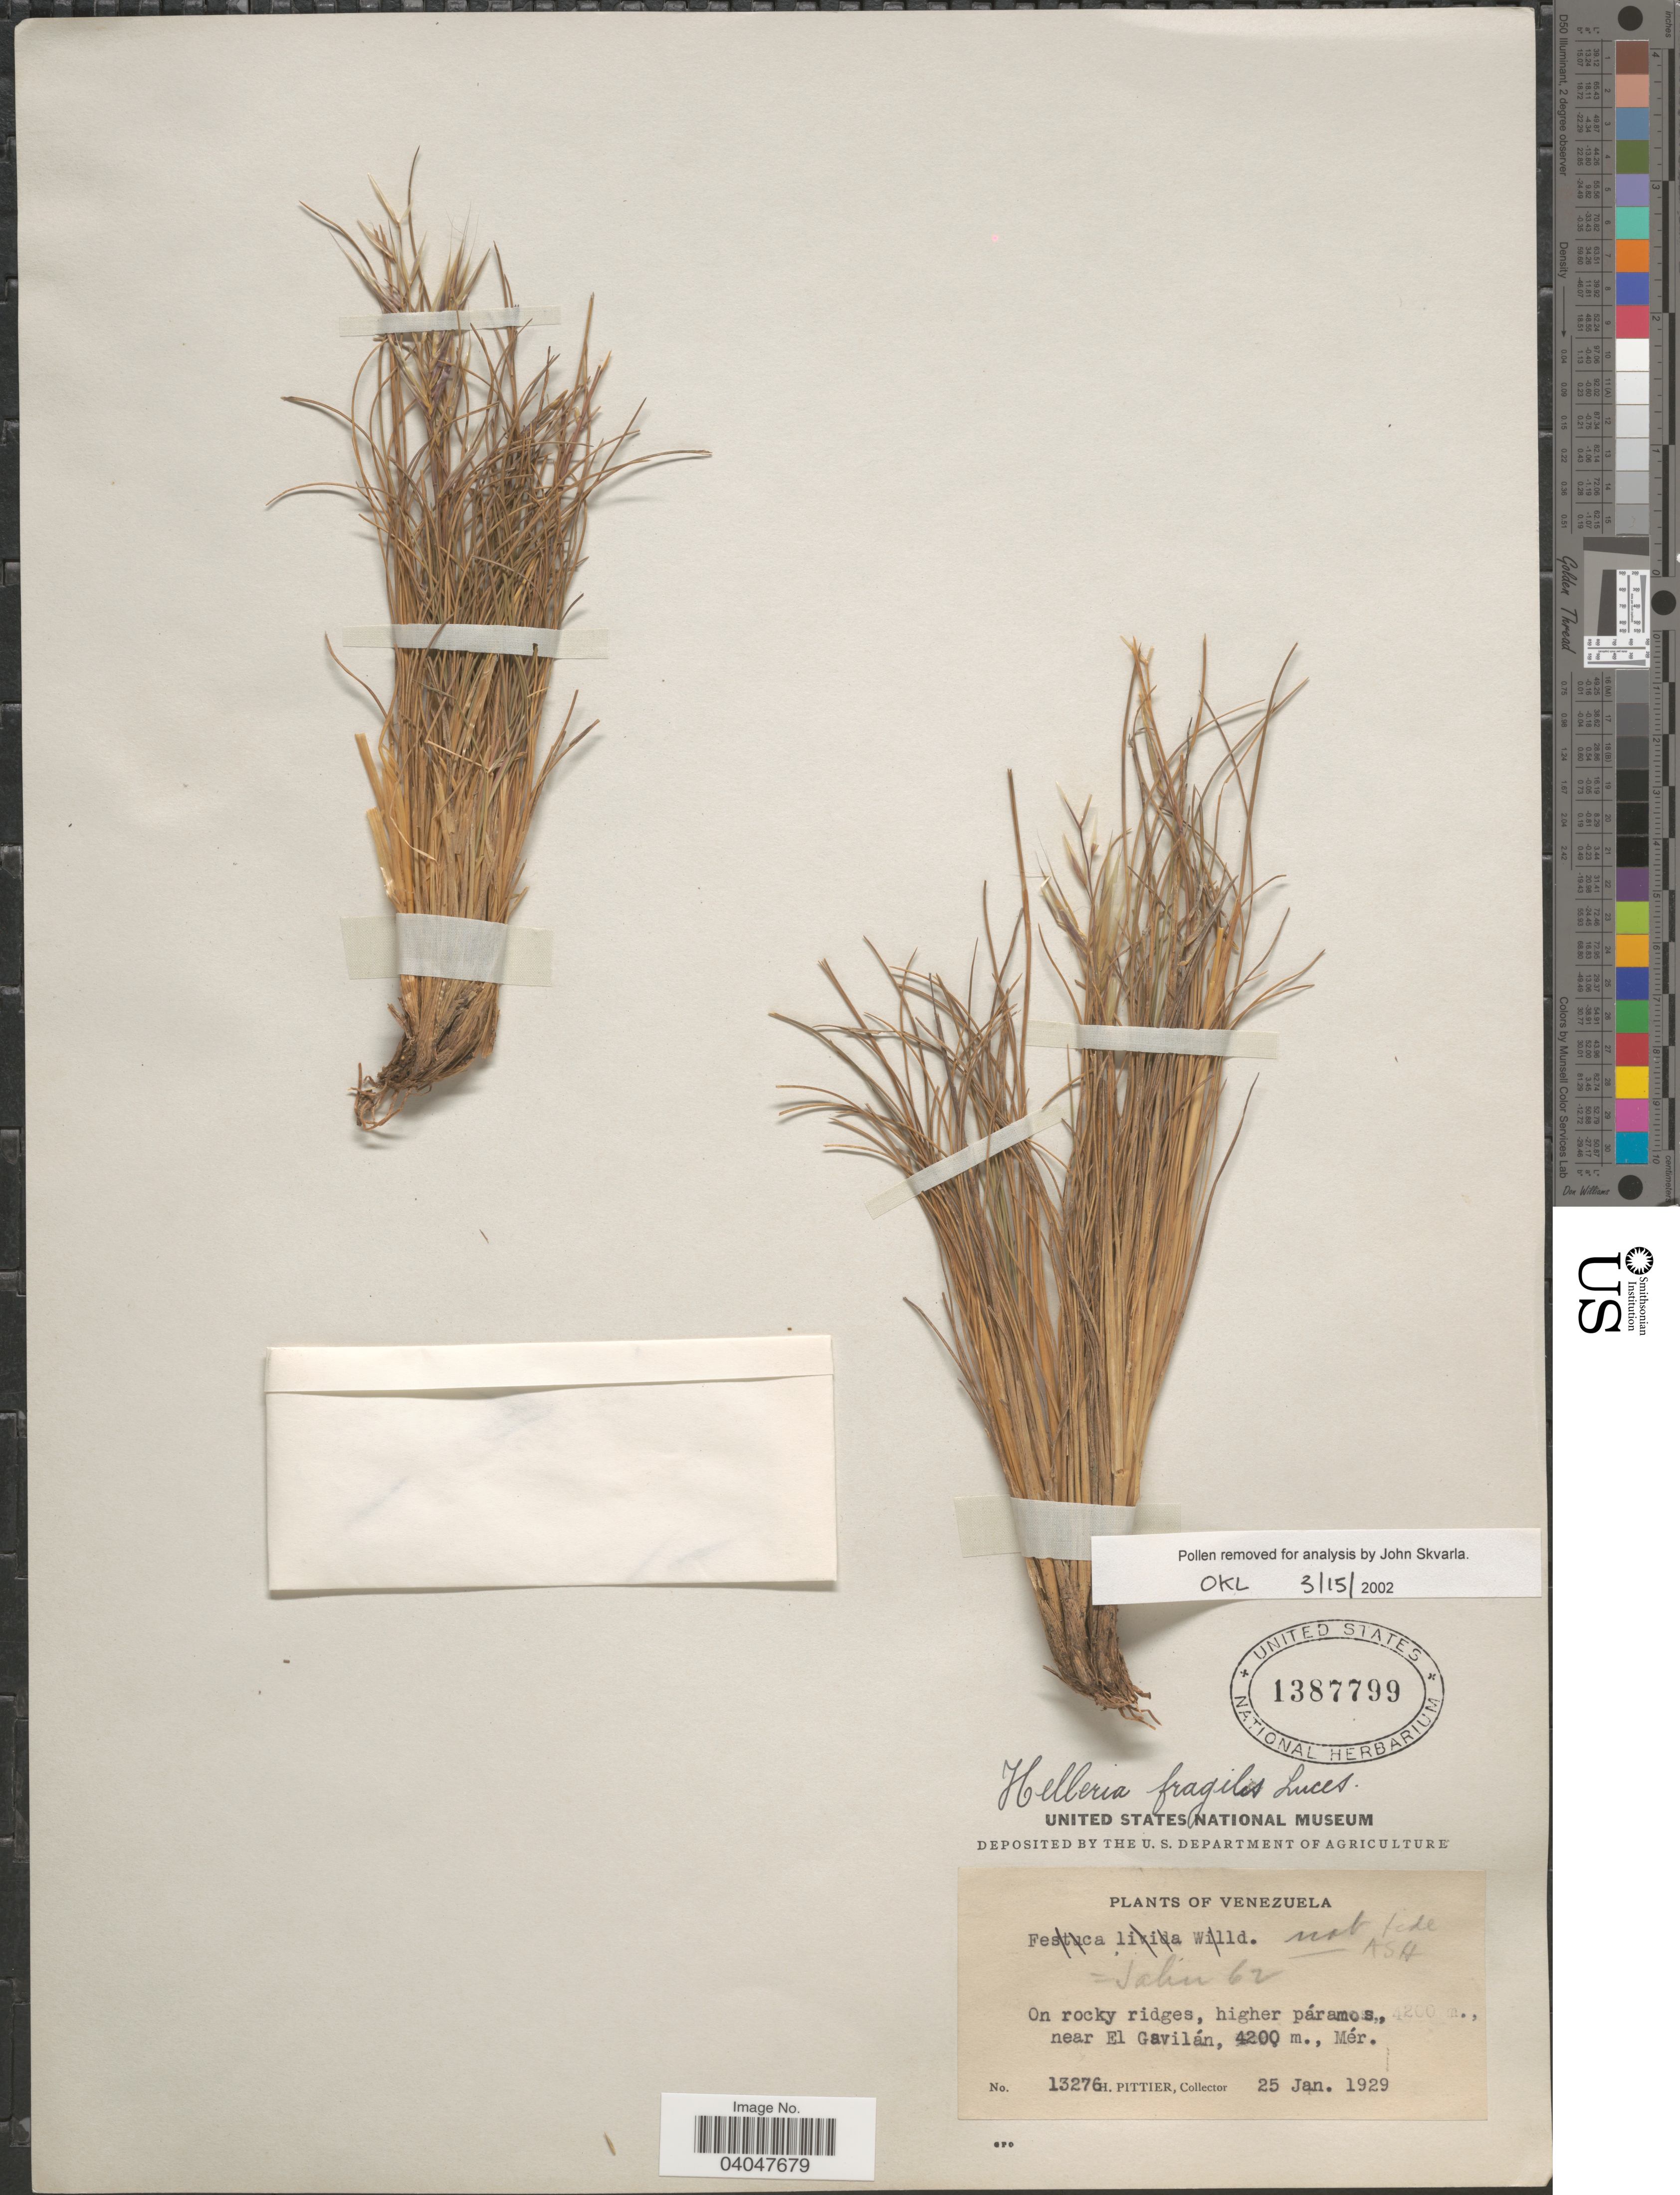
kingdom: Plantae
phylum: Tracheophyta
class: Liliopsida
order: Poales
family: Poaceae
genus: Festuca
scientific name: Festuca fiebrigii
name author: Pilg.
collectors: H. F. Pittier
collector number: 13276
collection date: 1929-01-25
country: Venezuela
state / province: Merida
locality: Near El Gavilán.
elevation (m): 4200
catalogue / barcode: US 1387799